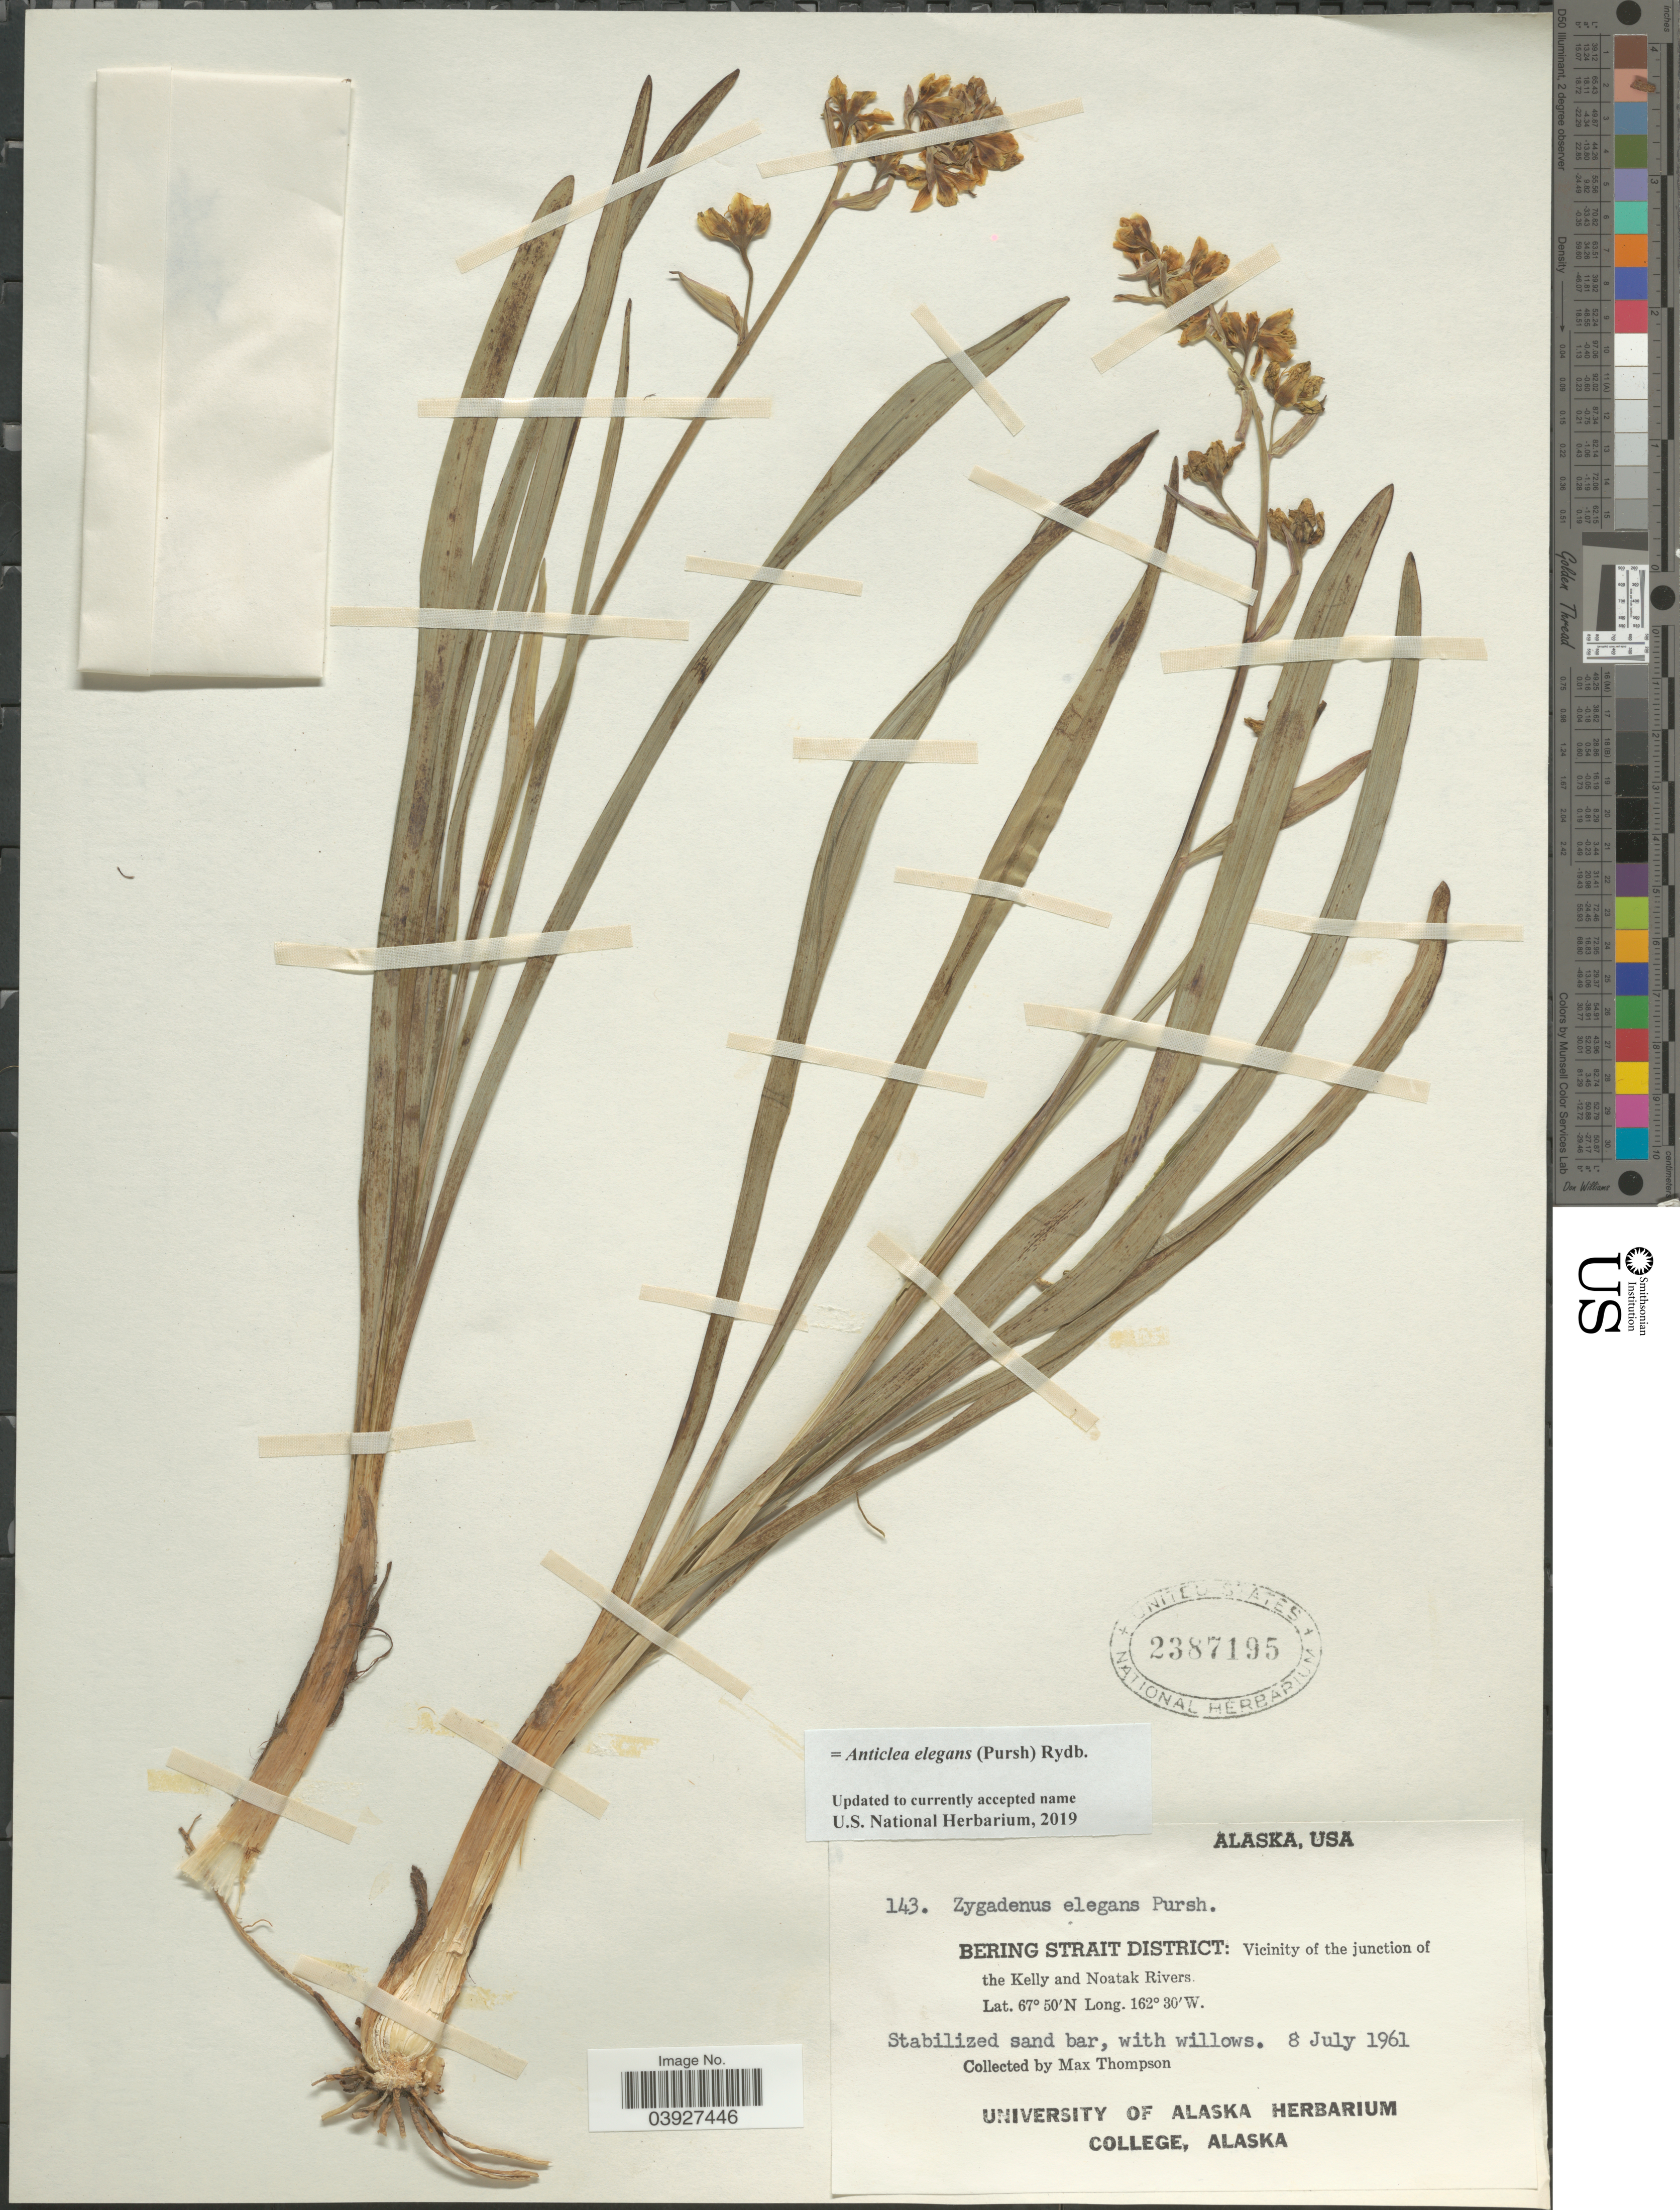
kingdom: Plantae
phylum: Tracheophyta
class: Liliopsida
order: Liliales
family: Melanthiaceae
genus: Anticlea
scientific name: Anticlea elegans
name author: (Pursh) Rydb.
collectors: M. Thompson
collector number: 143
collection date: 1961-07-08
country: United States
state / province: Alaska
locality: Bering Strait District: Vicinity of the junction of the Kelly and Noatak Rivers.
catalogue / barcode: US 2387195